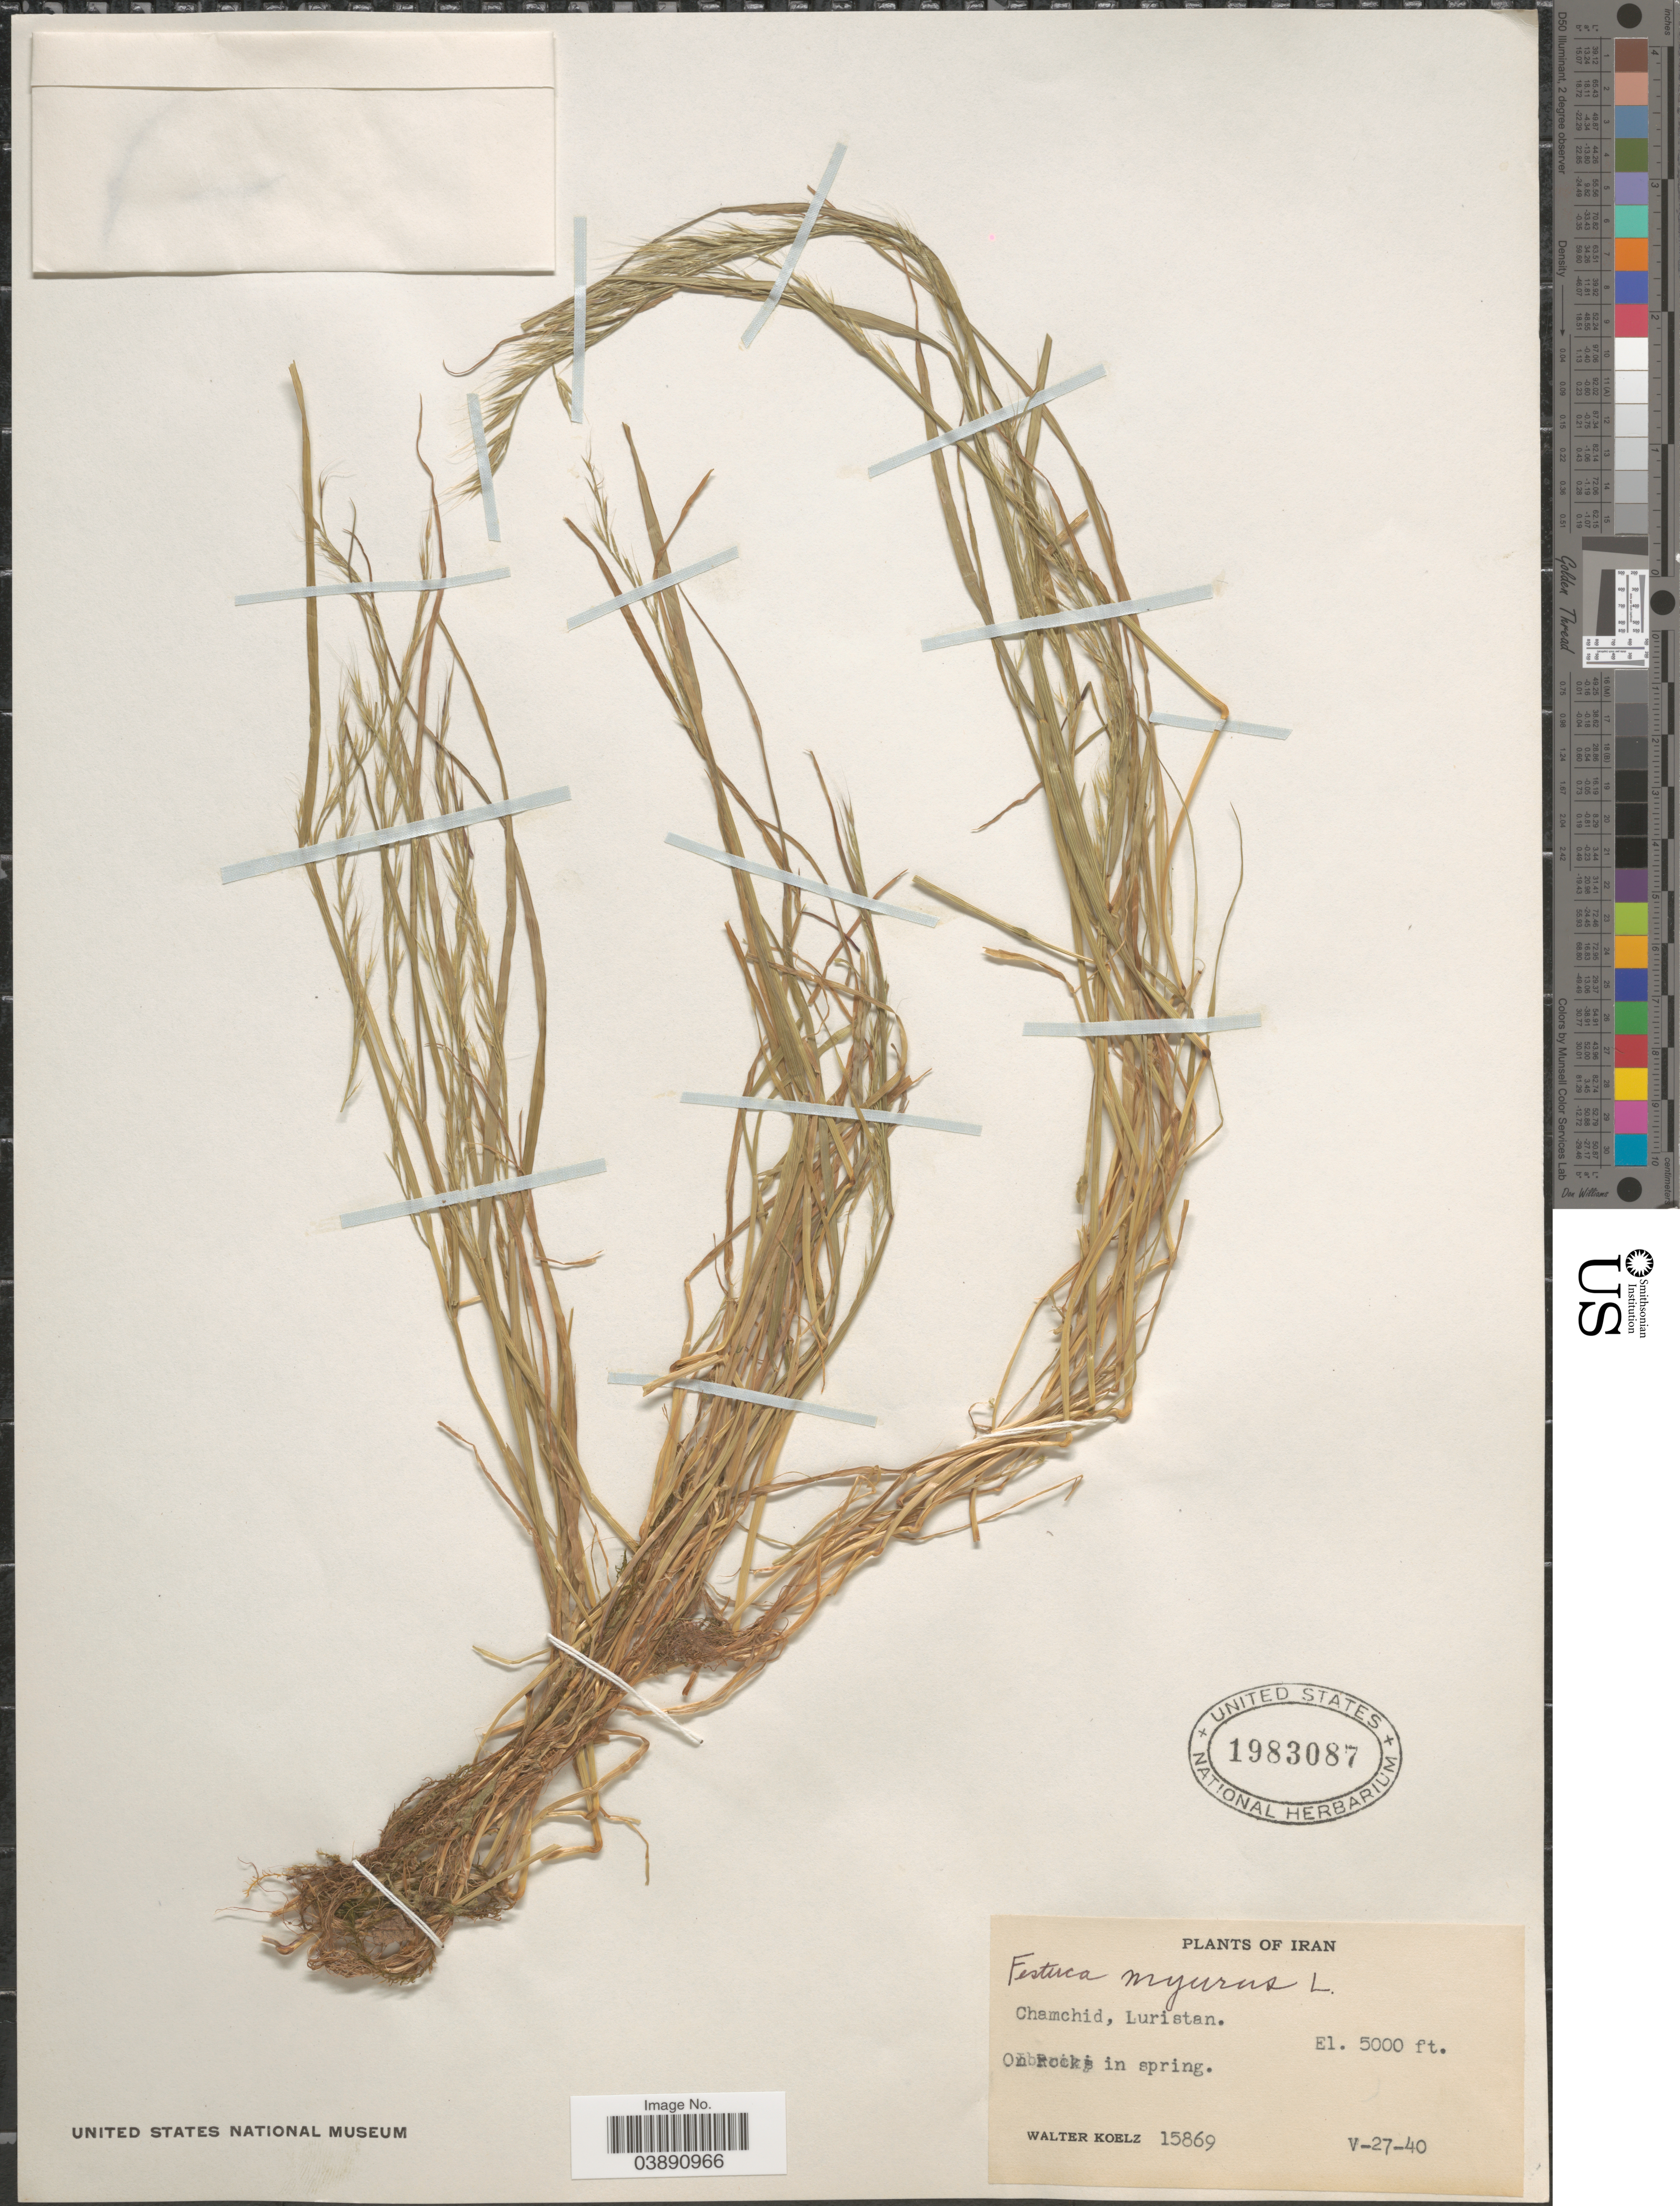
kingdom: Plantae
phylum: Tracheophyta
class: Liliopsida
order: Poales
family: Poaceae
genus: Festuca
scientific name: Festuca myuros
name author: L.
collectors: W. N. Koelz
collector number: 15869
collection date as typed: Transcribed d/m/y: 27/5/40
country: Iran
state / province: Lorestan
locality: Chamchid, Luristan.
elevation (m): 1524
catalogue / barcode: US 1983087